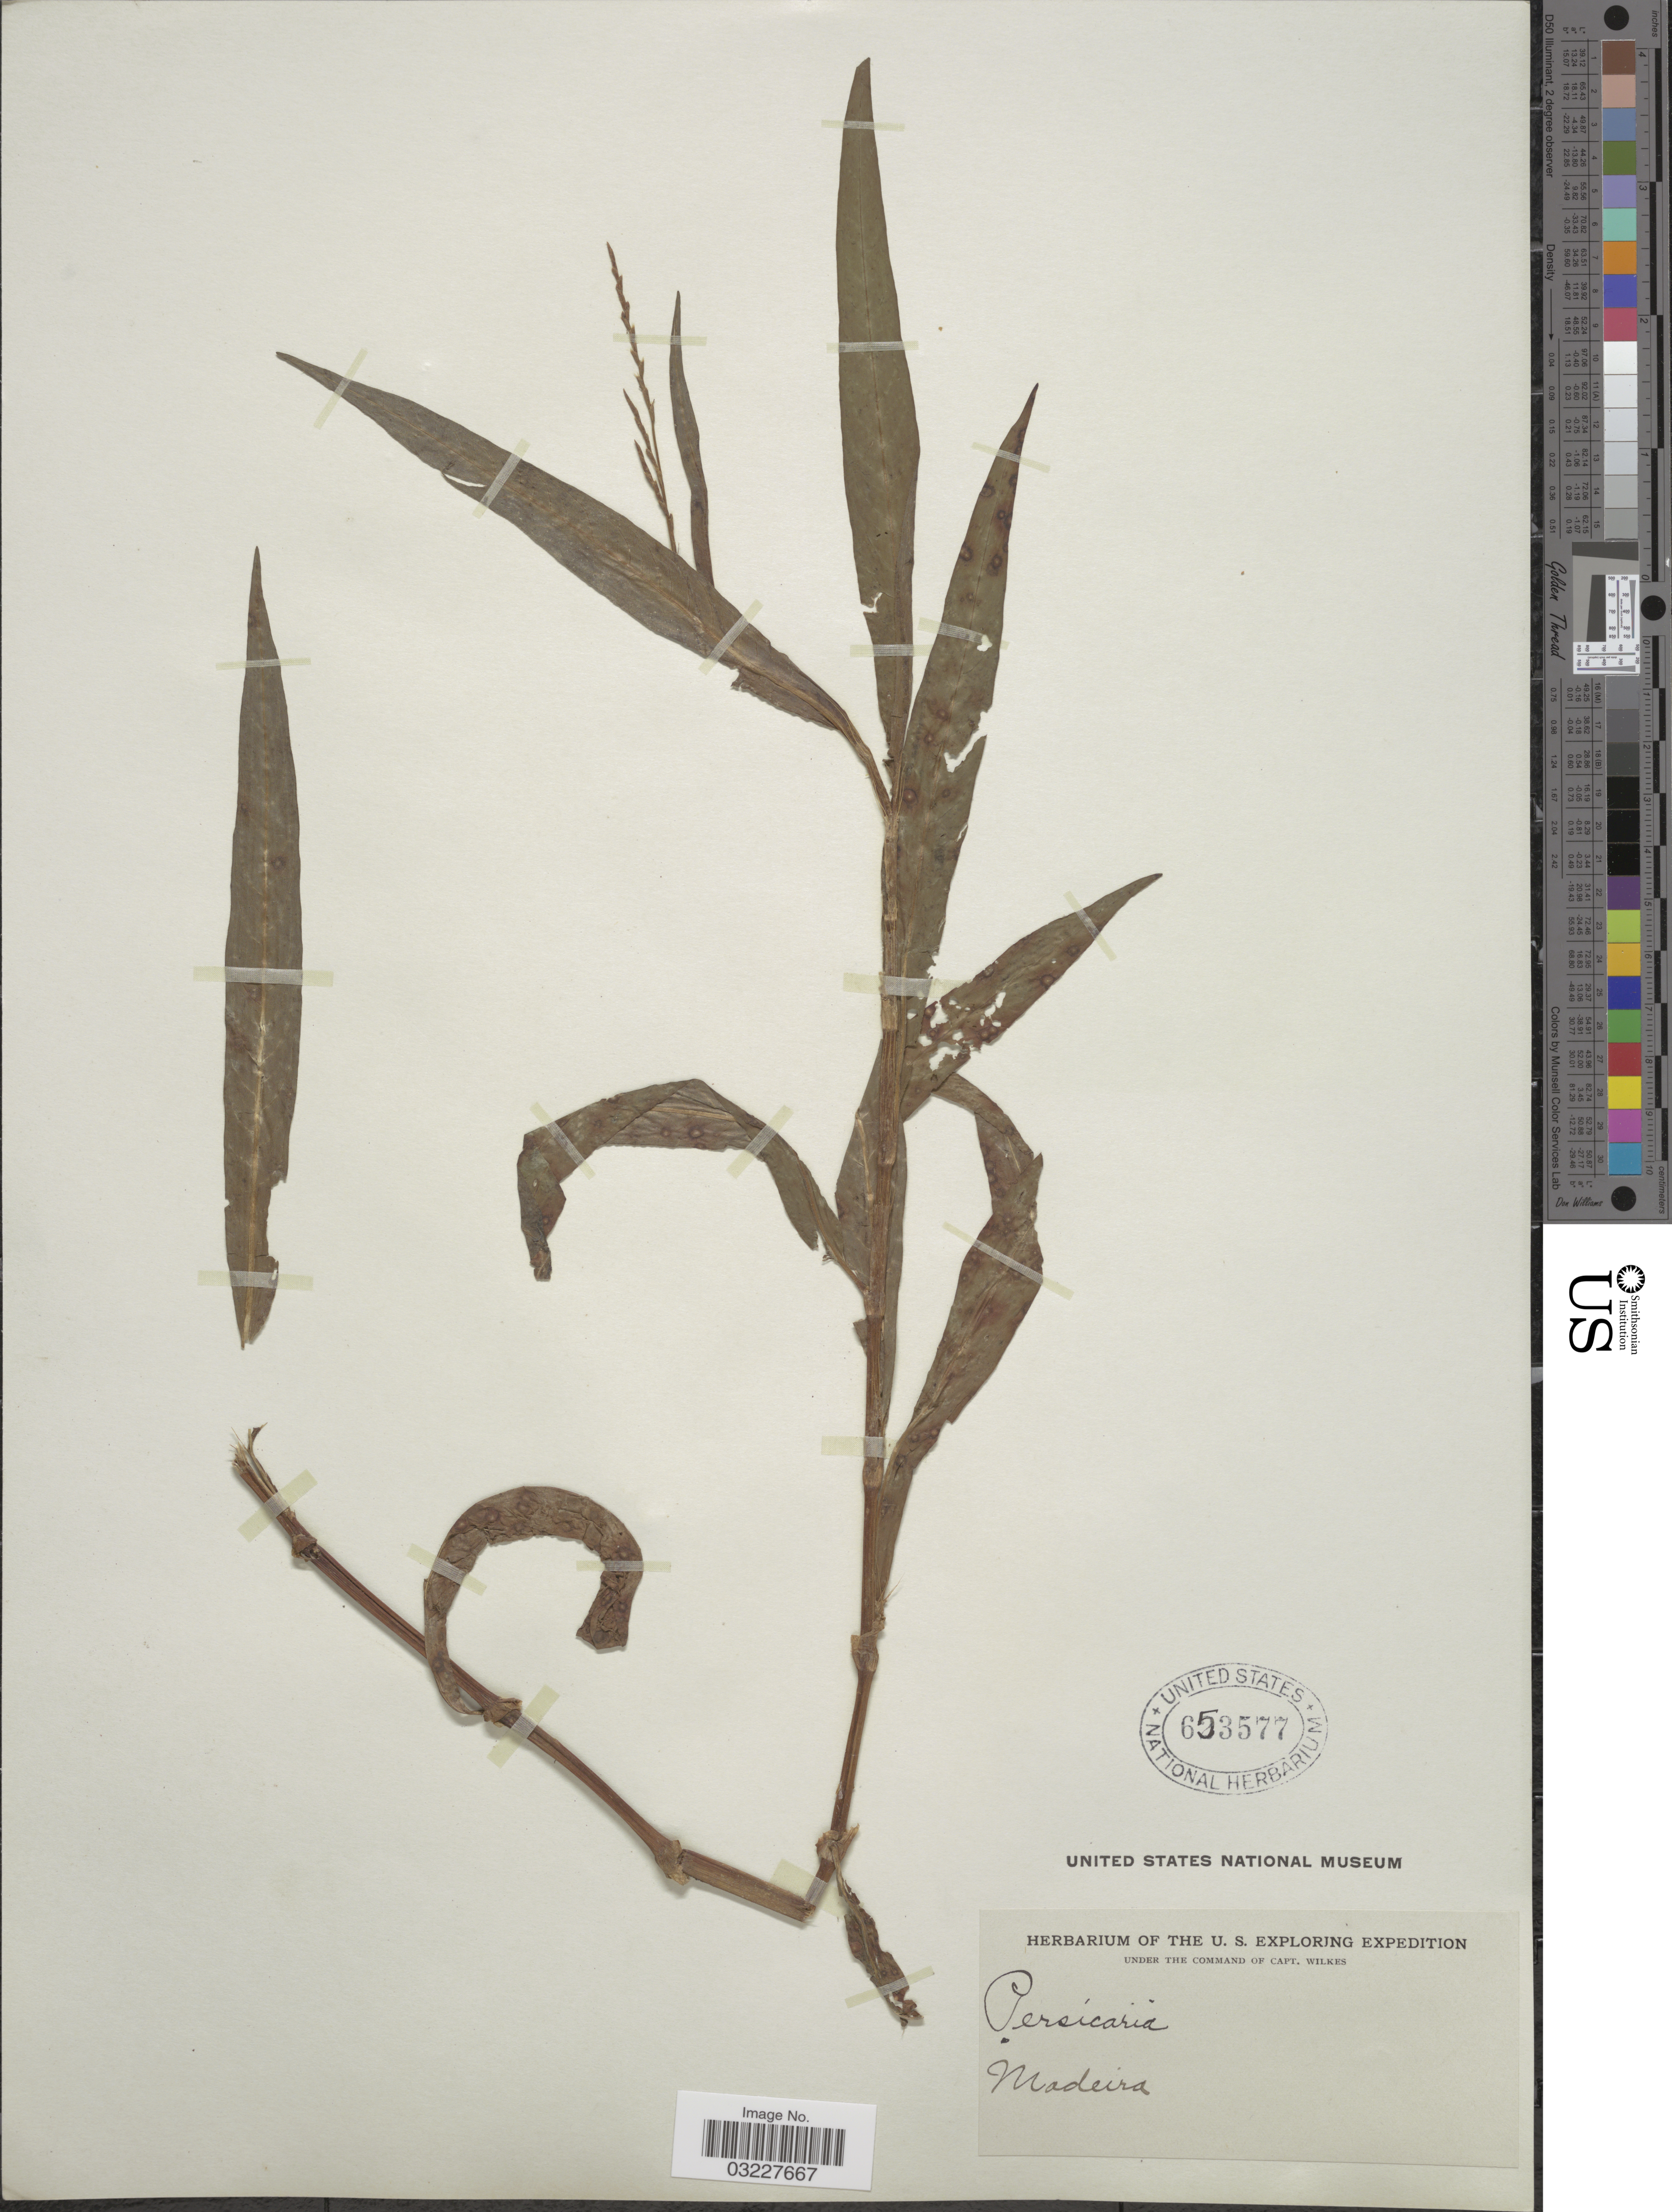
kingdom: Plantae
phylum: Tracheophyta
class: Magnoliopsida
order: Caryophyllales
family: Polygonaceae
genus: Polygonum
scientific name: Polygonum sp.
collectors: Ex herb. of the U. S. Exploring Expedition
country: Portugal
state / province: Madeira (Aut. Reg.)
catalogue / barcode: US 653577